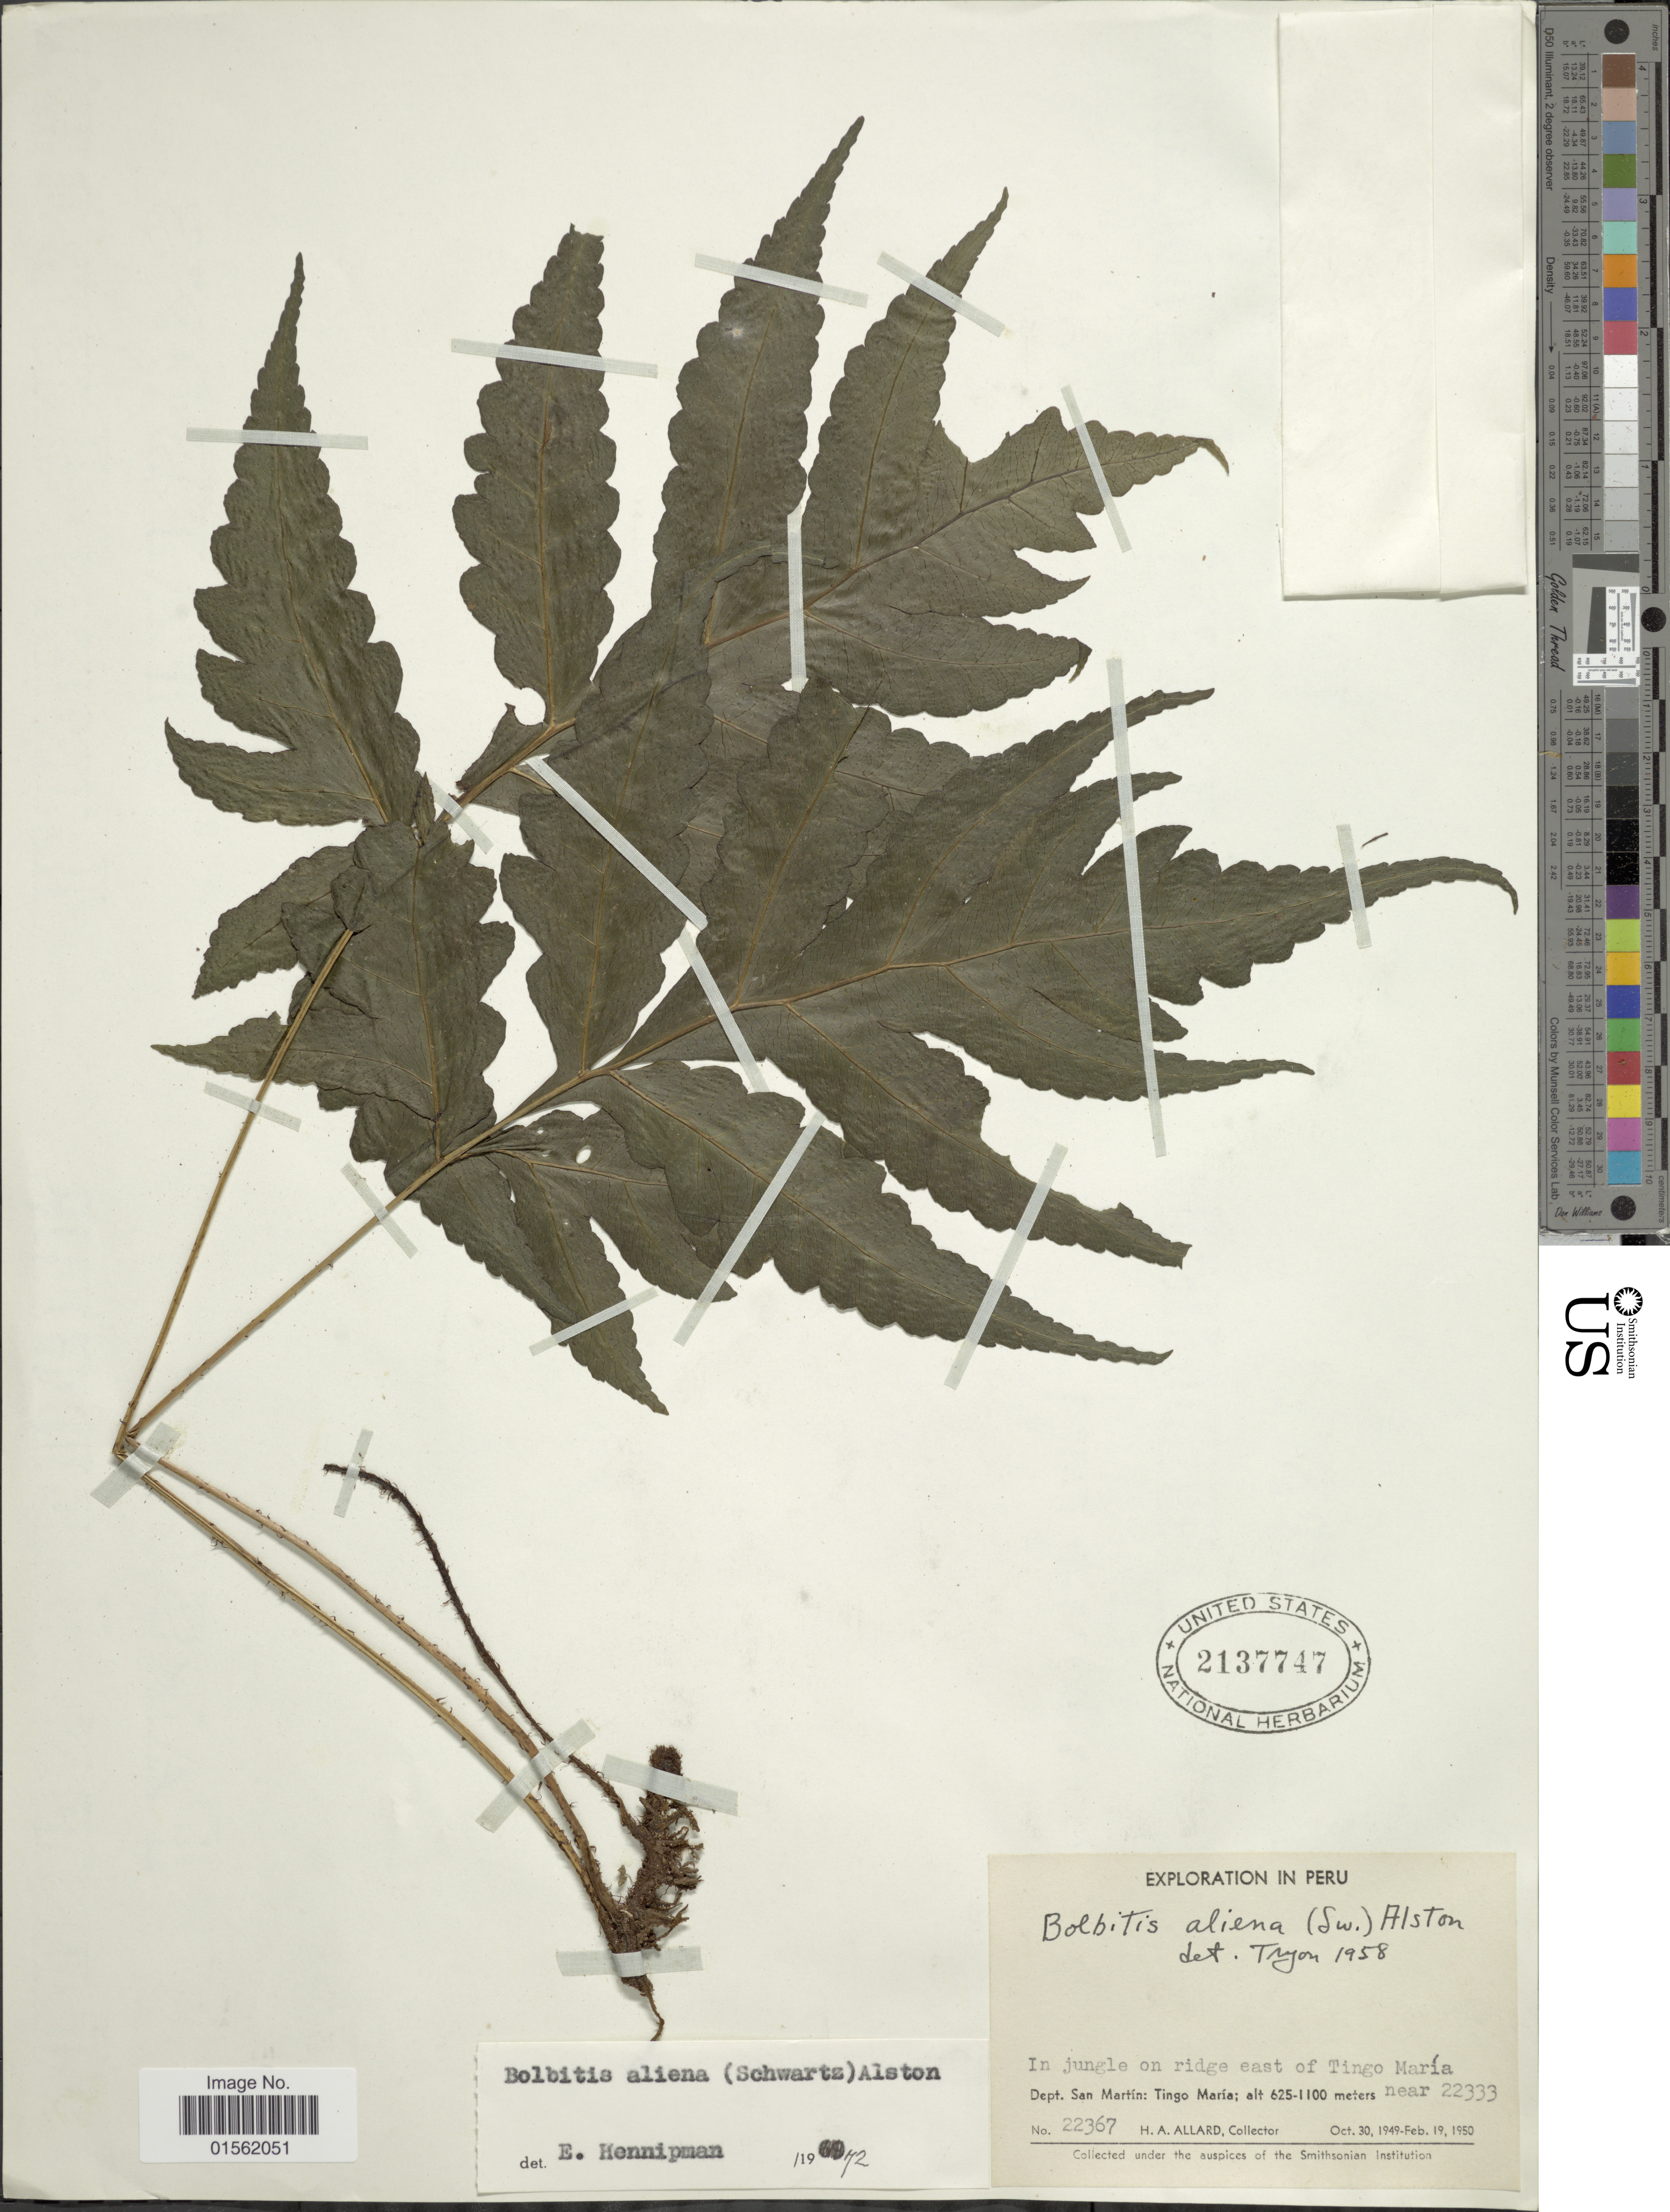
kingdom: Plantae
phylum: Tracheophyta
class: Polypodiopsida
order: Polypodiales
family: Dryopteridaceae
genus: Bolbitis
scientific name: Bolbitis aliena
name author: (Sw.) Alston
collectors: H. A. Allard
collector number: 22367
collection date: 1949-10-30/1950-02-19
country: Peru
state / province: San Martín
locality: In jungle on ridge east of Tingo María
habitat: in jungle on ridge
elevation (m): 625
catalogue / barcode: US 2137747